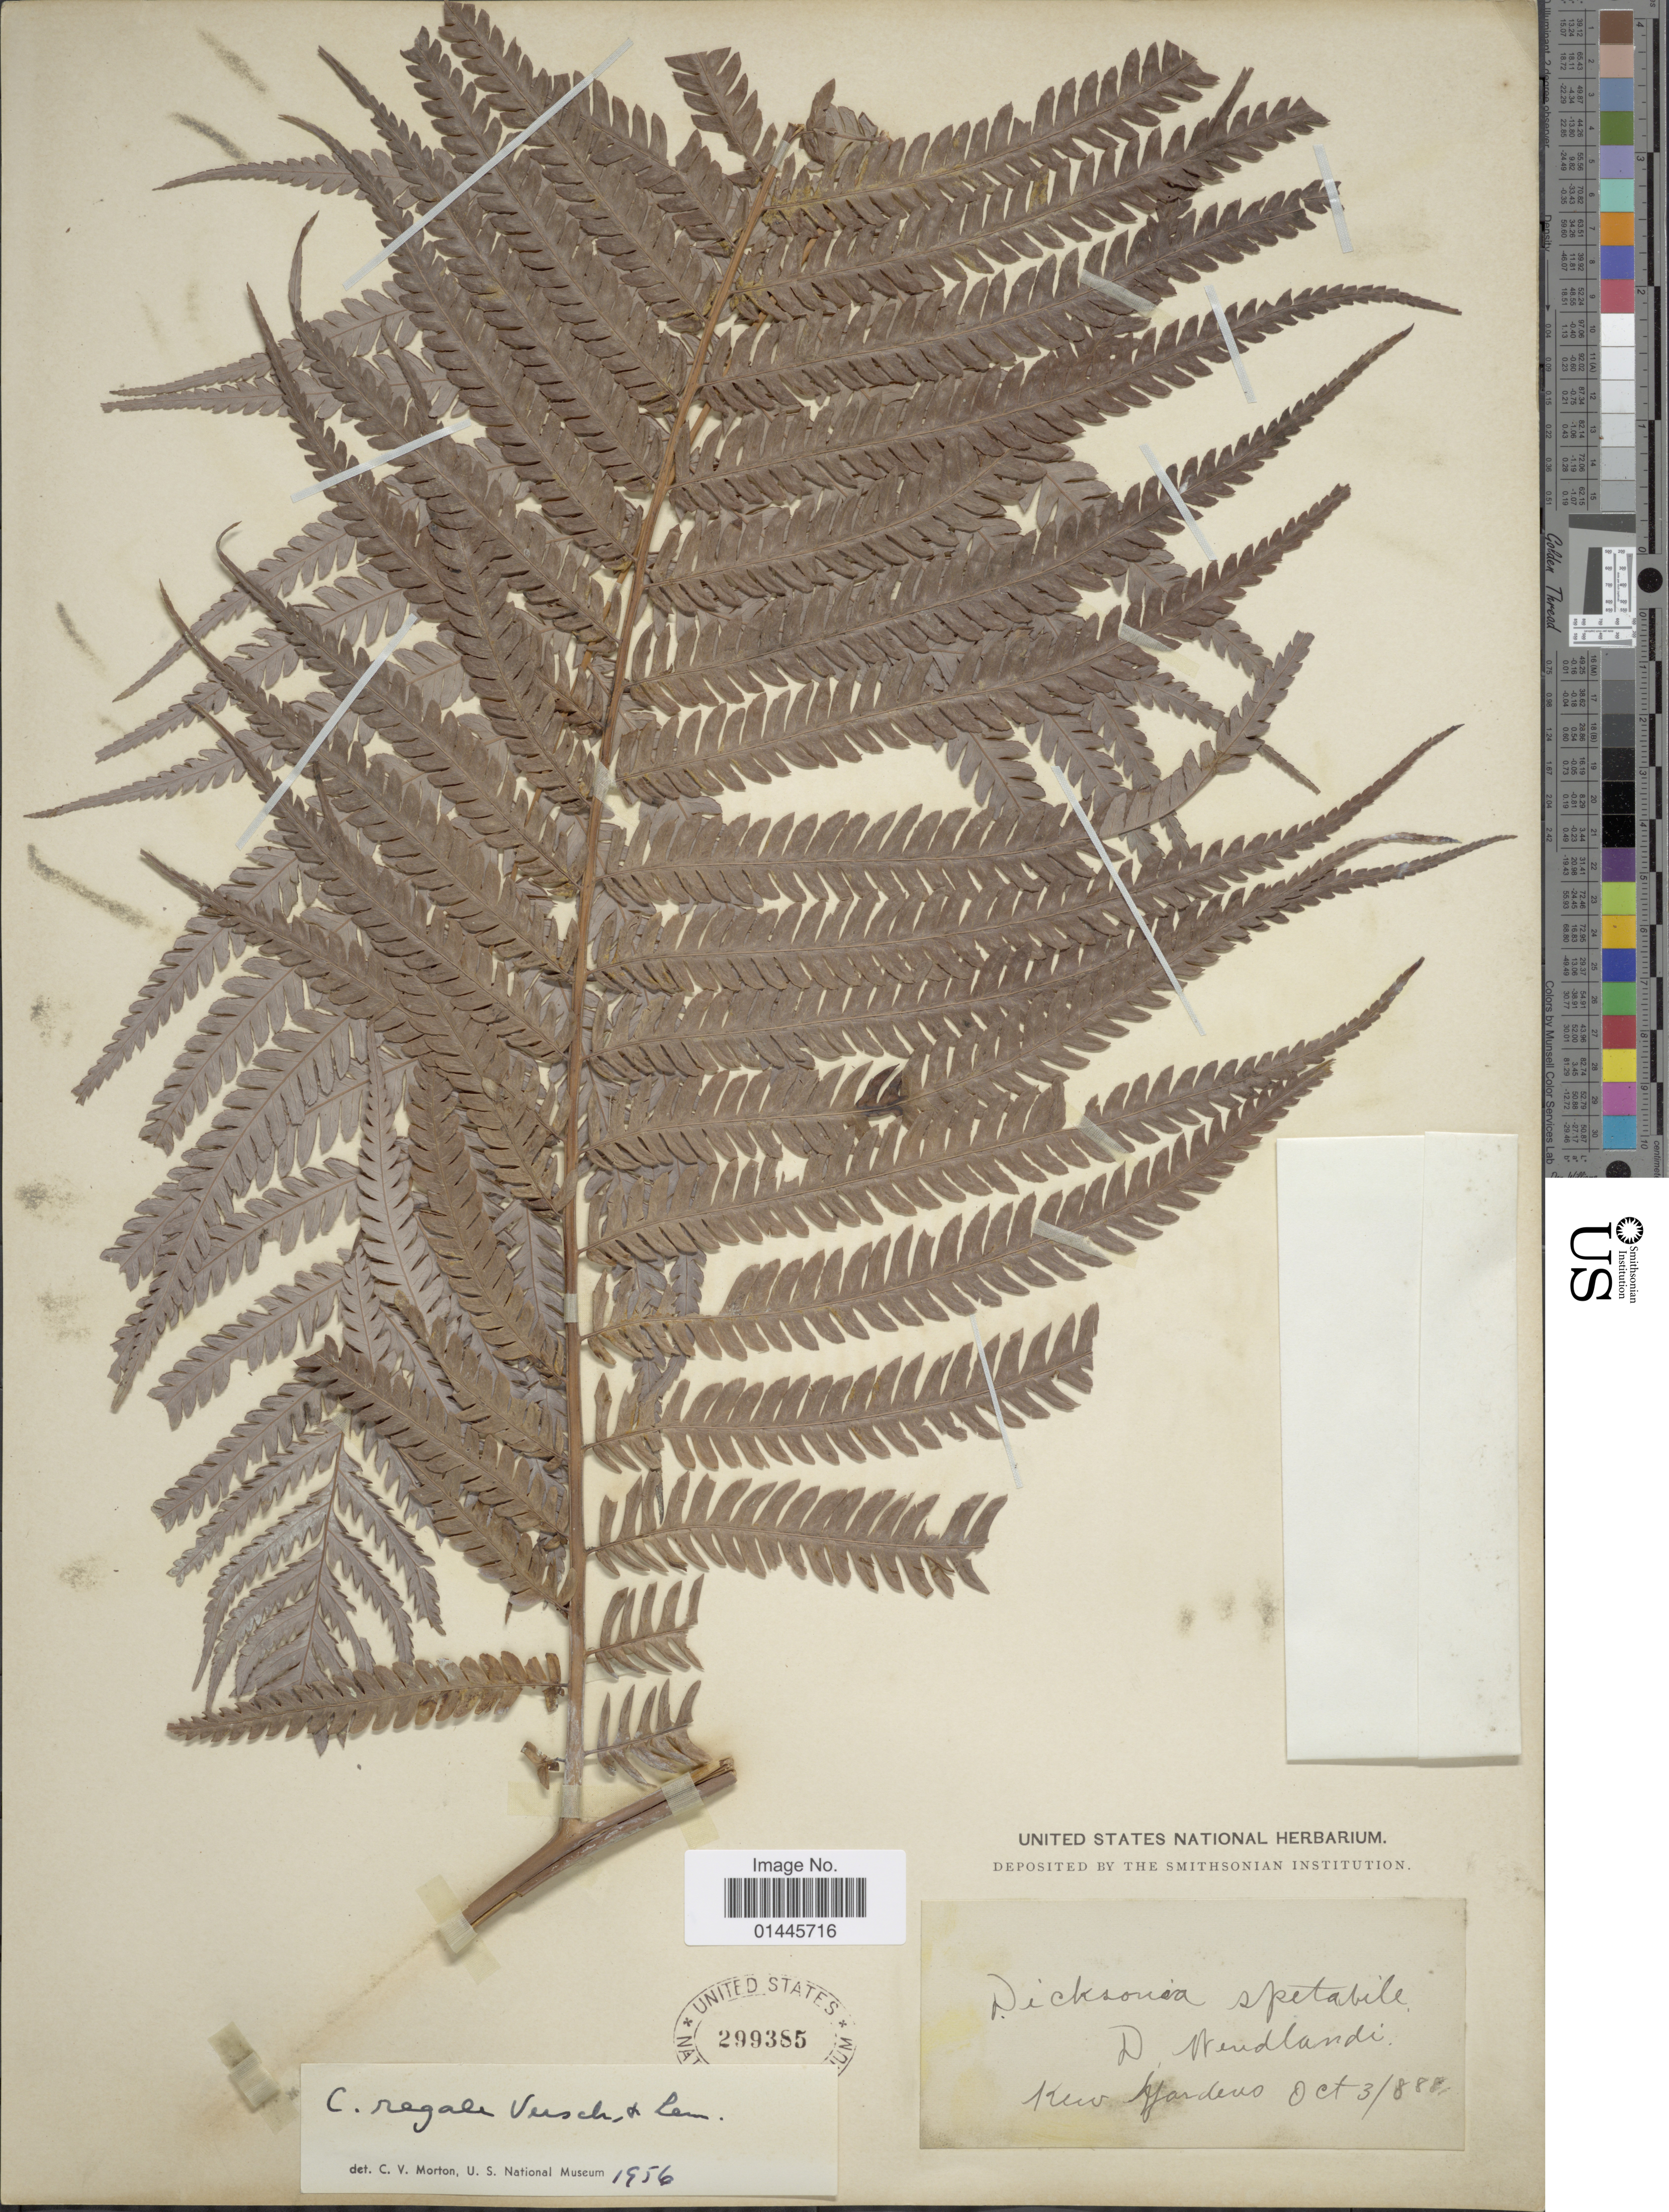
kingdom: Plantae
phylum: Tracheophyta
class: Polypodiopsida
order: Cyatheales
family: Cibotiaceae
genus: Cibotium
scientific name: Cibotium regale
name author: Verschaff. & Lem.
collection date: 1888-10-03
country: United Kingdom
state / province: England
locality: Kew Gardens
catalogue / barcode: US 299385